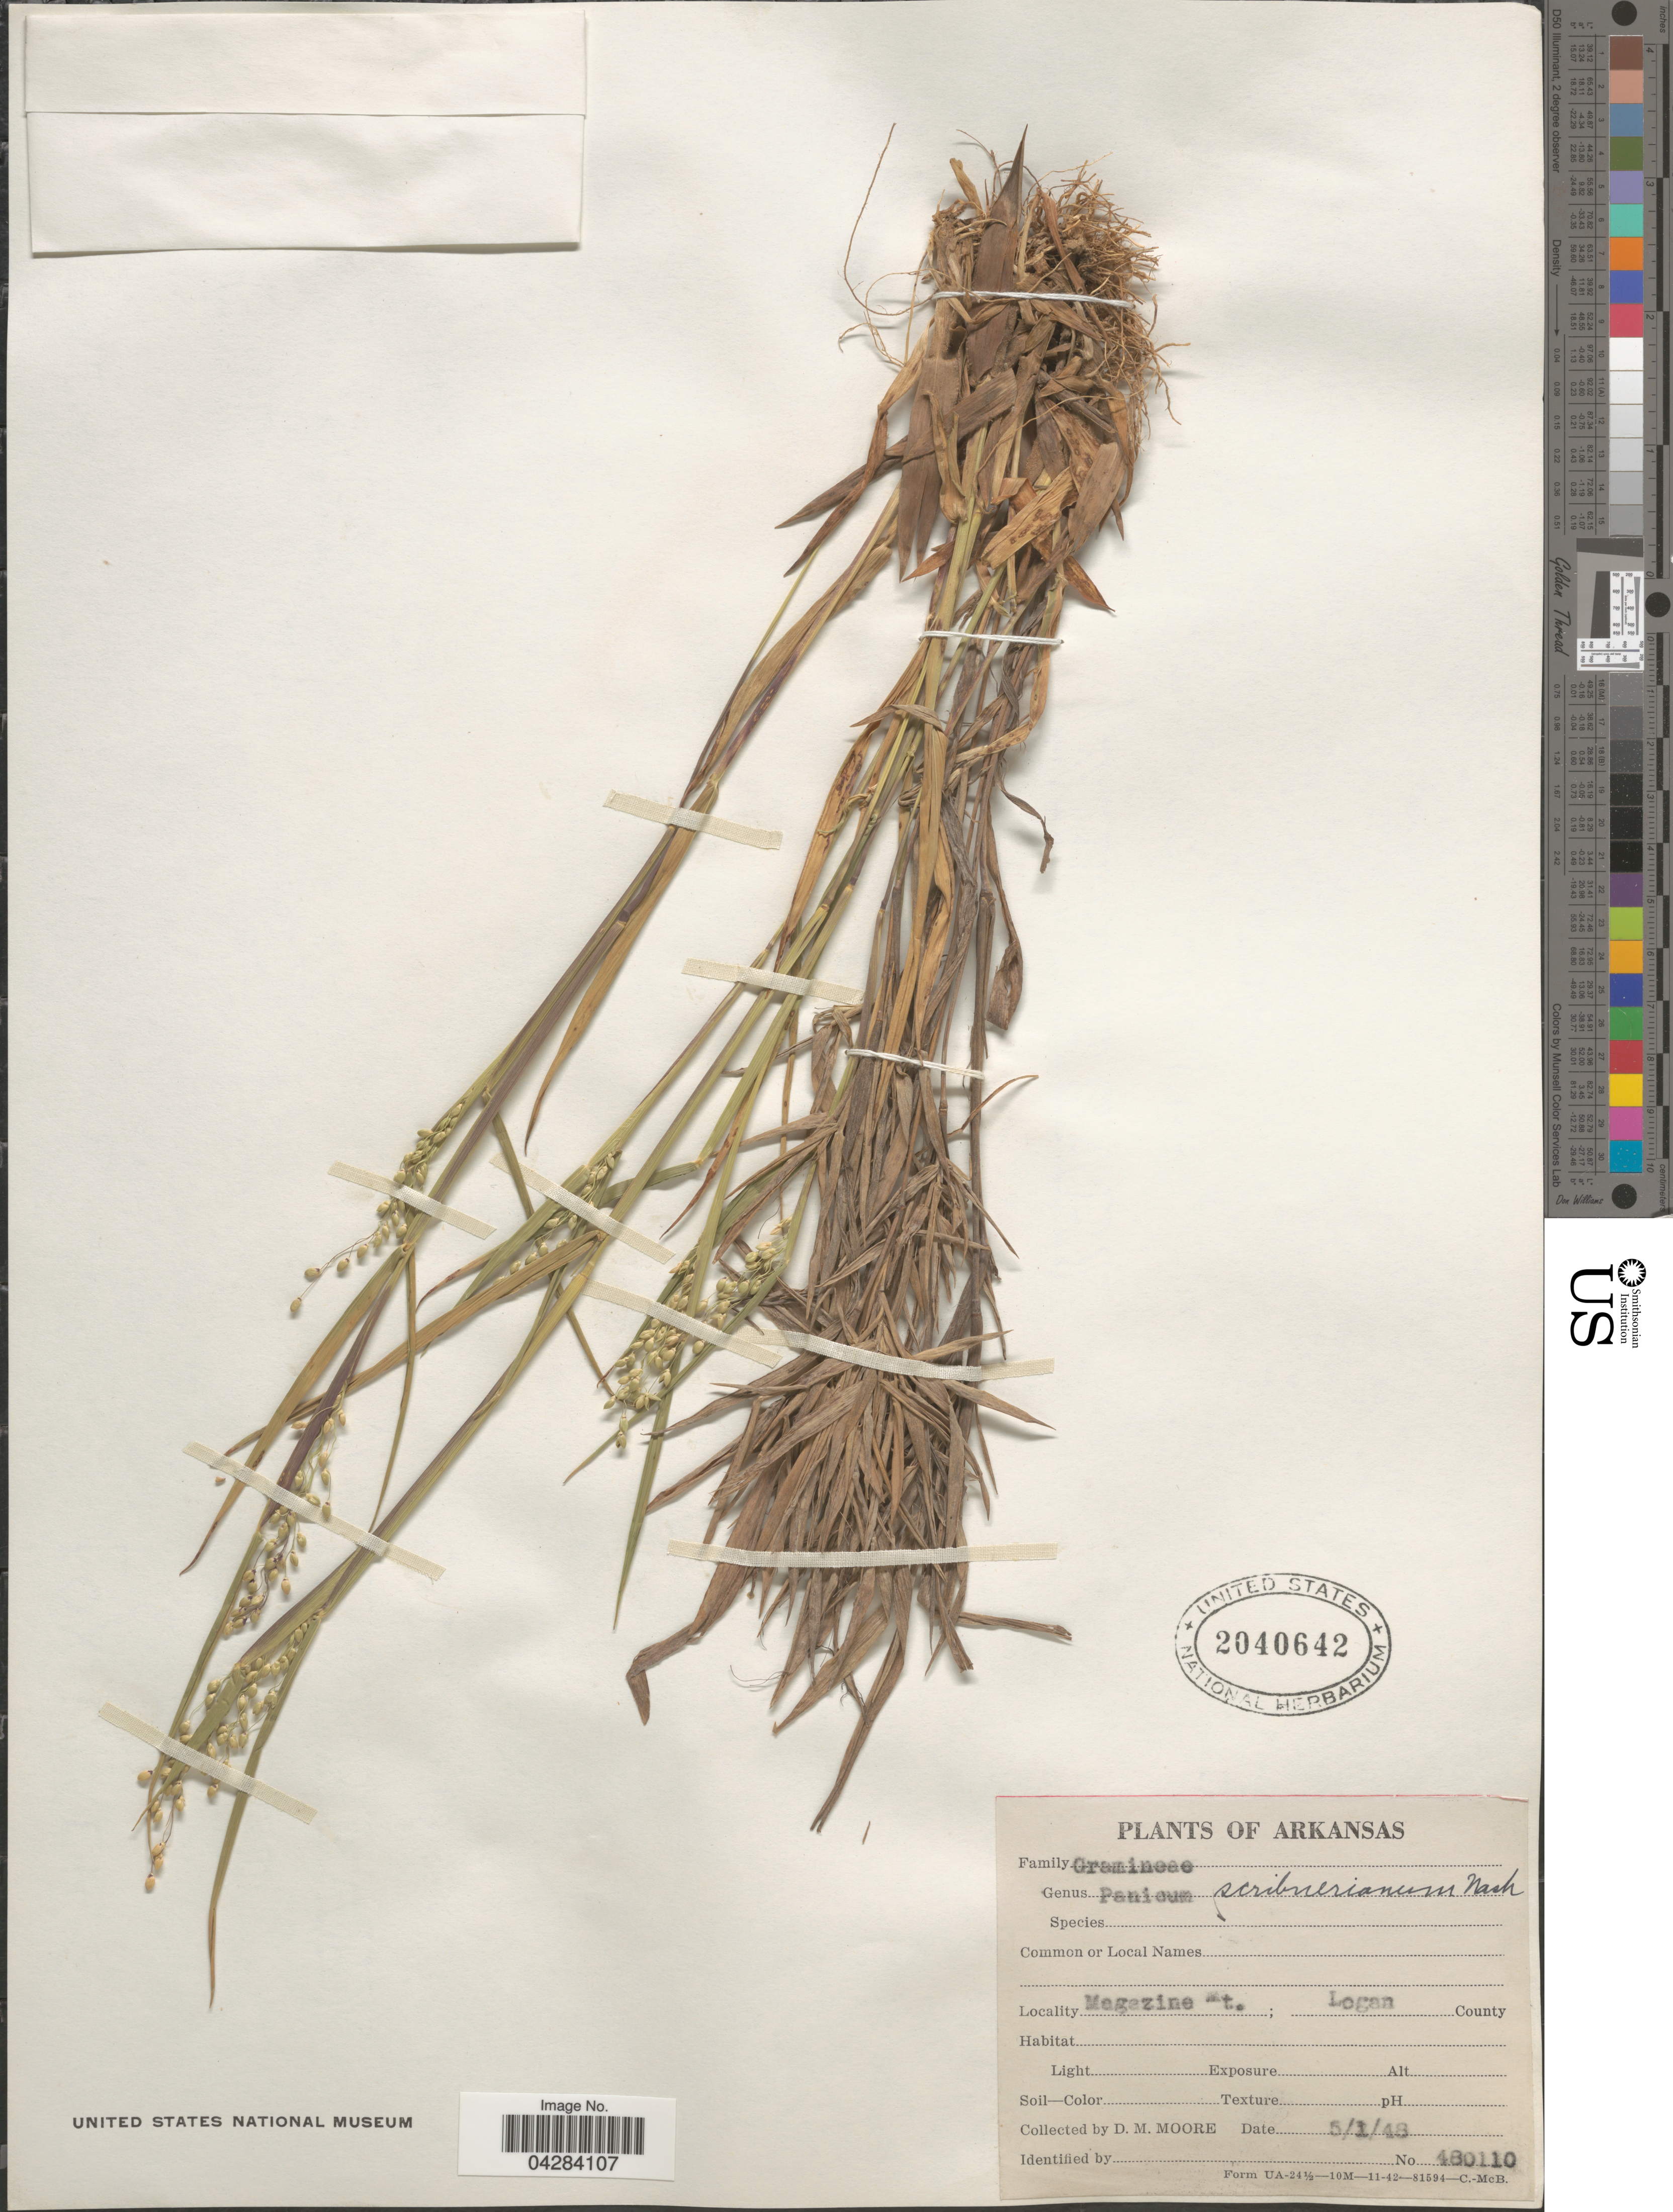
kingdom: Plantae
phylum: Tracheophyta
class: Liliopsida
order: Poales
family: Poaceae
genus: Dichanthelium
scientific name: Dichanthelium oligosanthes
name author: (Schult.) Gould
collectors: D. Moore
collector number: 480110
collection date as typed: Transcribed d/m/y: 1/5/48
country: United States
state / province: Arkansas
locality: Magazine Mt.; Logan County.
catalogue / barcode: US 2040642